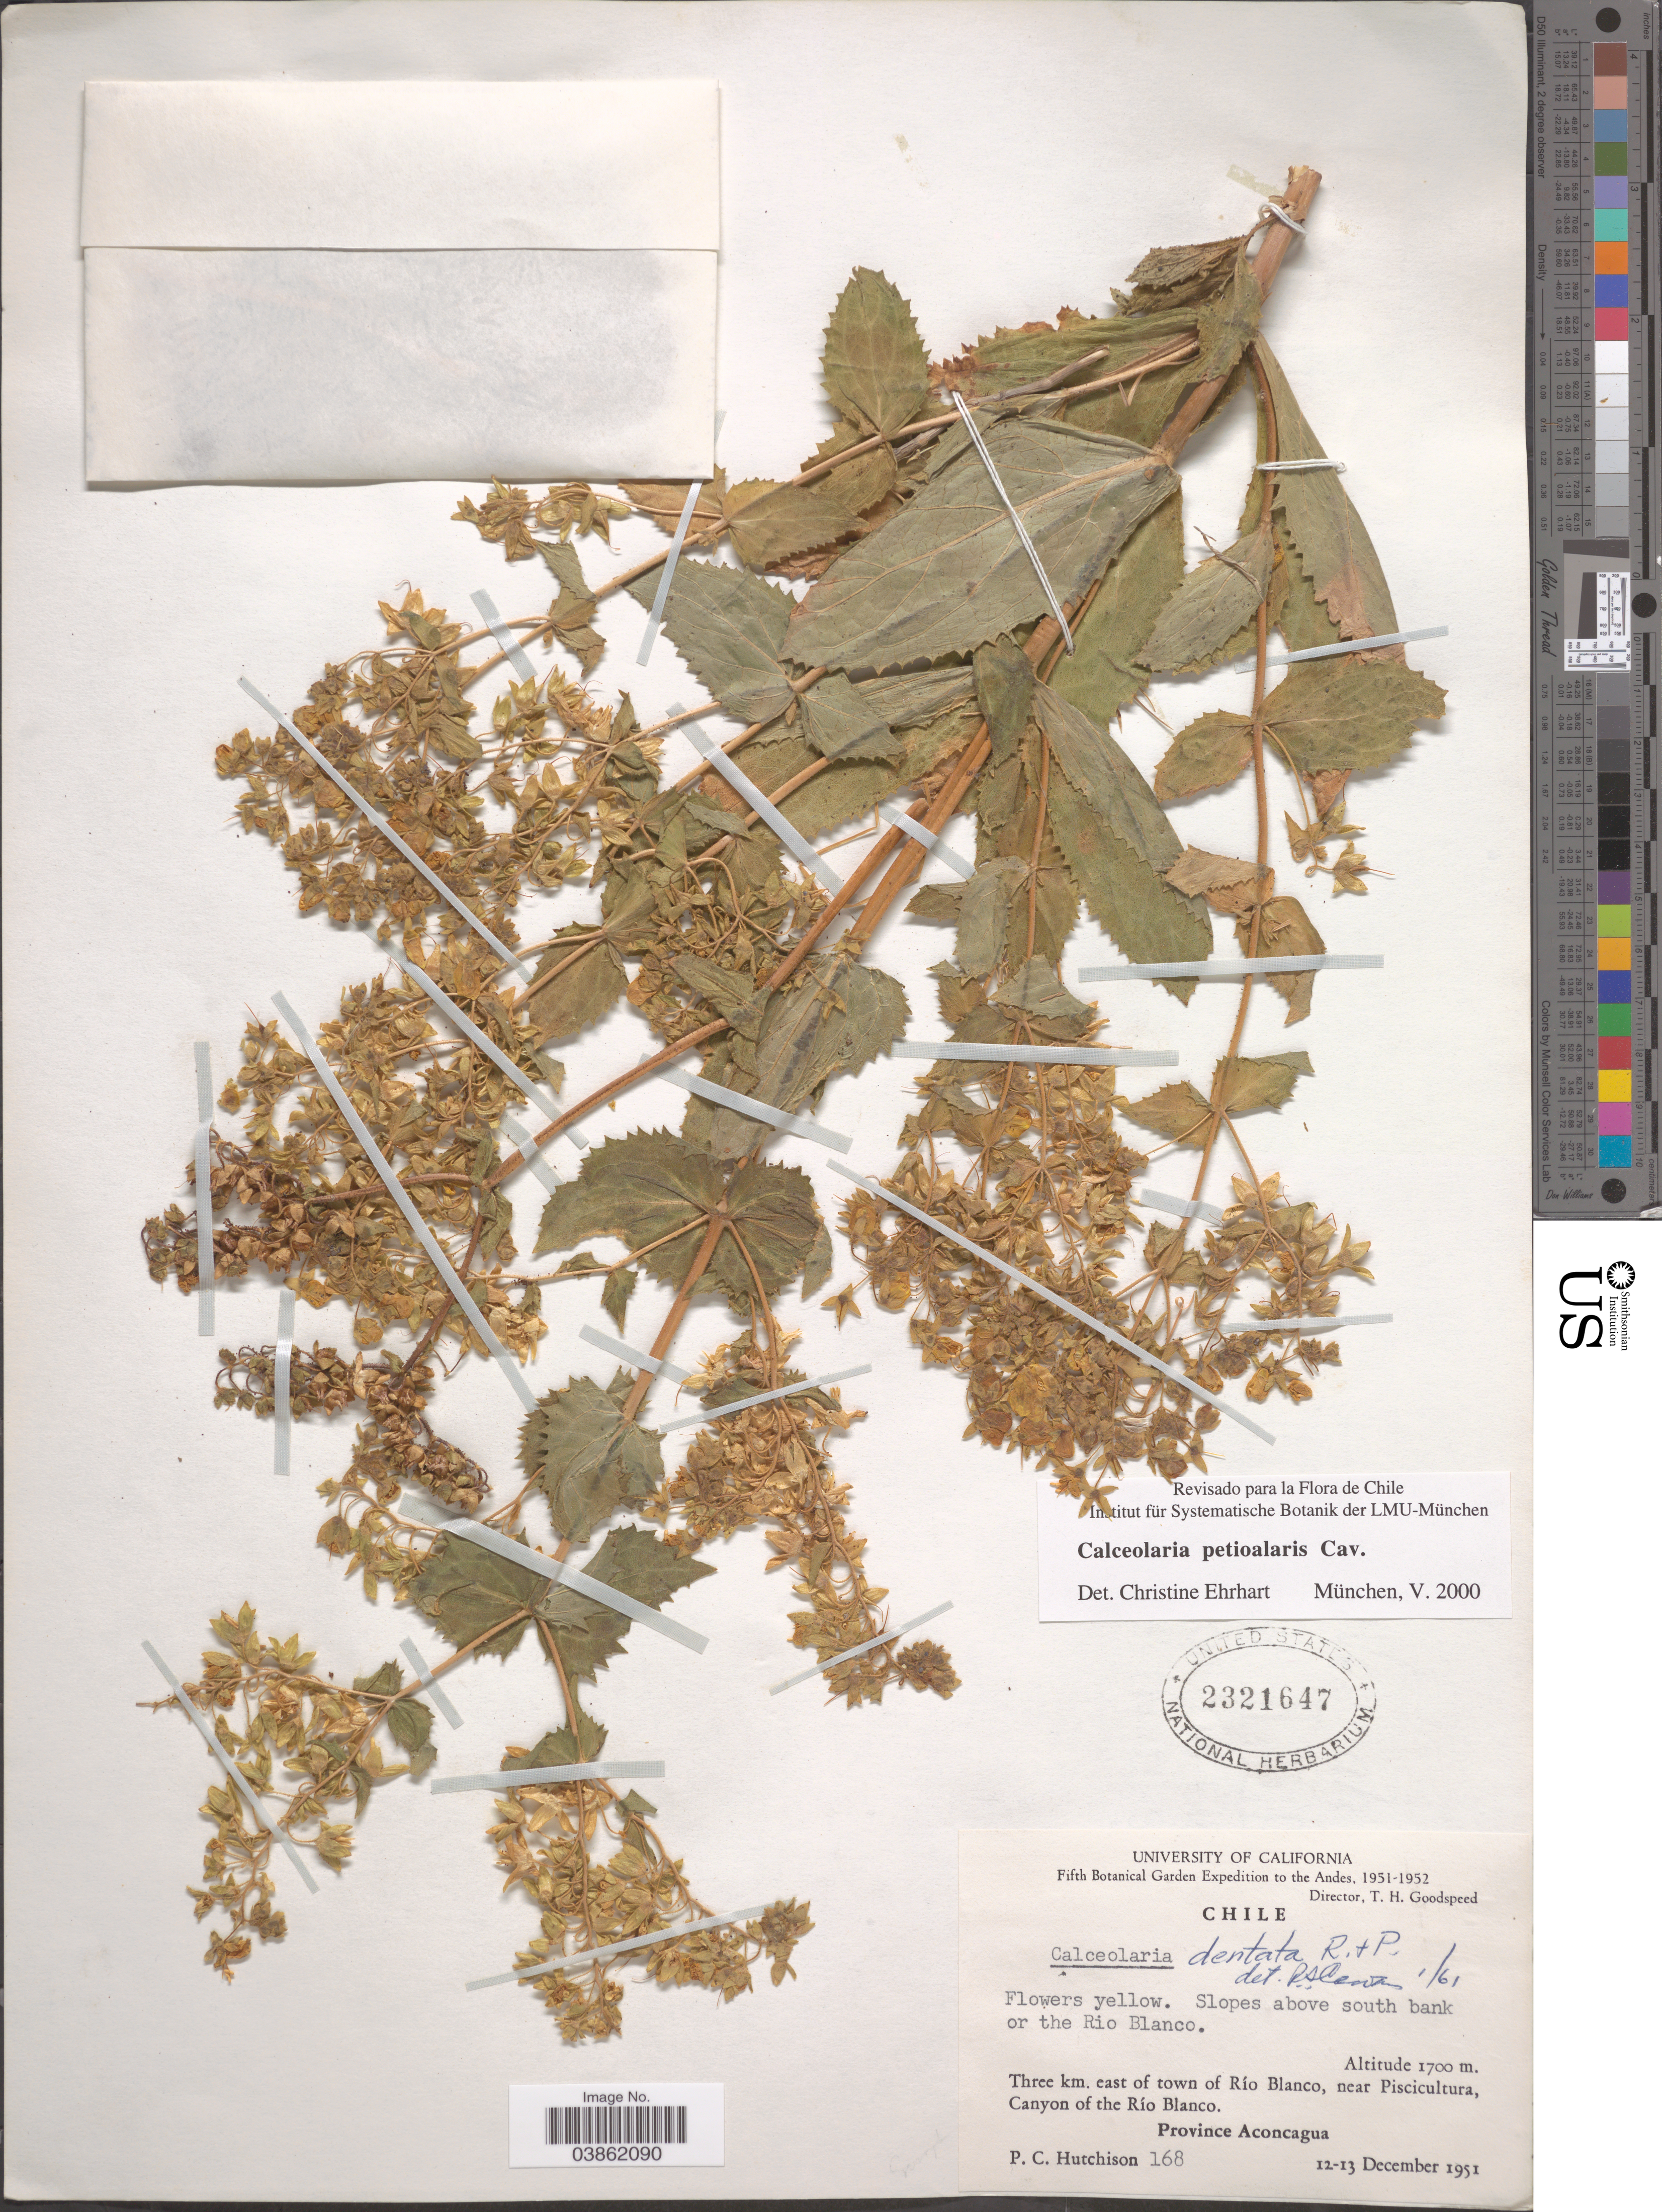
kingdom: Plantae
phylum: Tracheophyta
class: Magnoliopsida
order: Lamiales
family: Calceolariaceae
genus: Calceolaria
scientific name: Calceolaria petiolaris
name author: Vahl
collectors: P. C. Hutchison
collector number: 168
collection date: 1951-12-12/1951-12-13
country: Argentina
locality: The Andes. Slopes above south bank or the Rio Blanco. Three km. east of town of Río Blanco, near Piscicultura, Canyon of the Río Blanco. Province Aconcagua.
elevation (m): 1700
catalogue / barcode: US 2321647